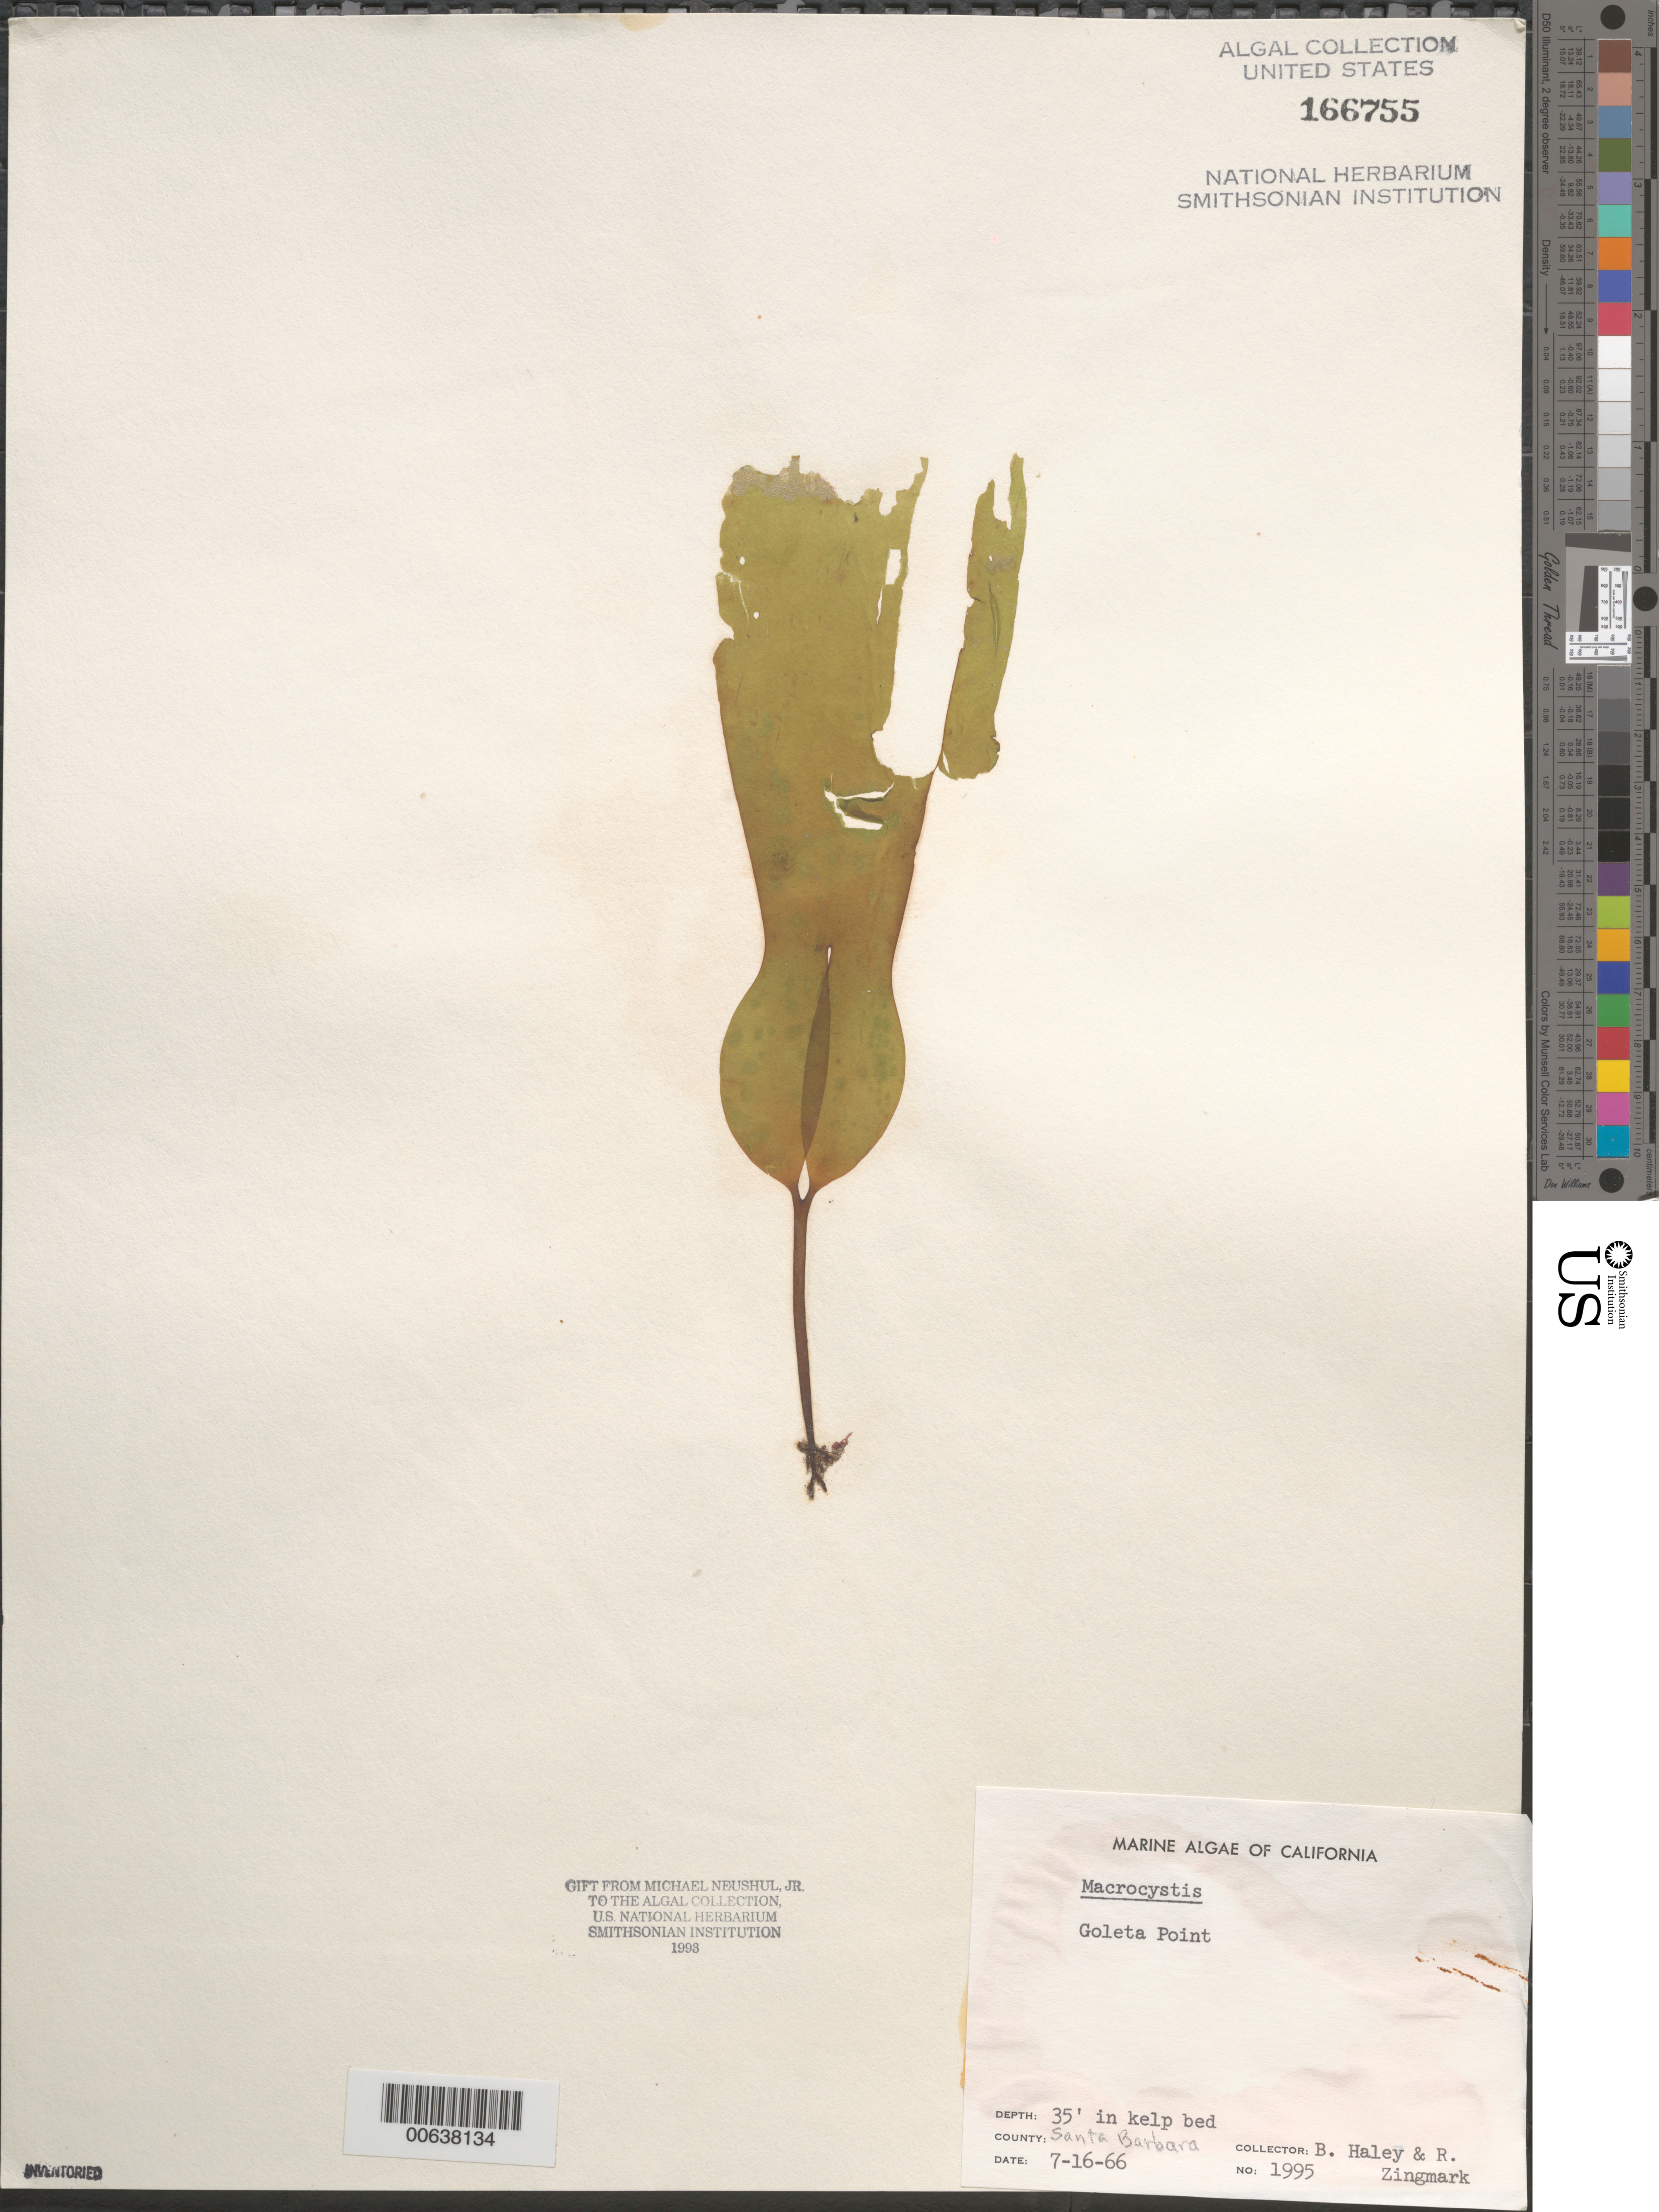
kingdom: Chromista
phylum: Ochrophyta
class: Phaeophyceae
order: Laminariales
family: Laminariaceae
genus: Macrocystis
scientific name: Macrocystis sp.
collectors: R. Zingmark & B. Haley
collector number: Neushul 1995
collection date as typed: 16 Jul 1966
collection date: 1966-07-16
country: United States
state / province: California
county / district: Santa Barbara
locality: Goleta Point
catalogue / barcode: US 166755